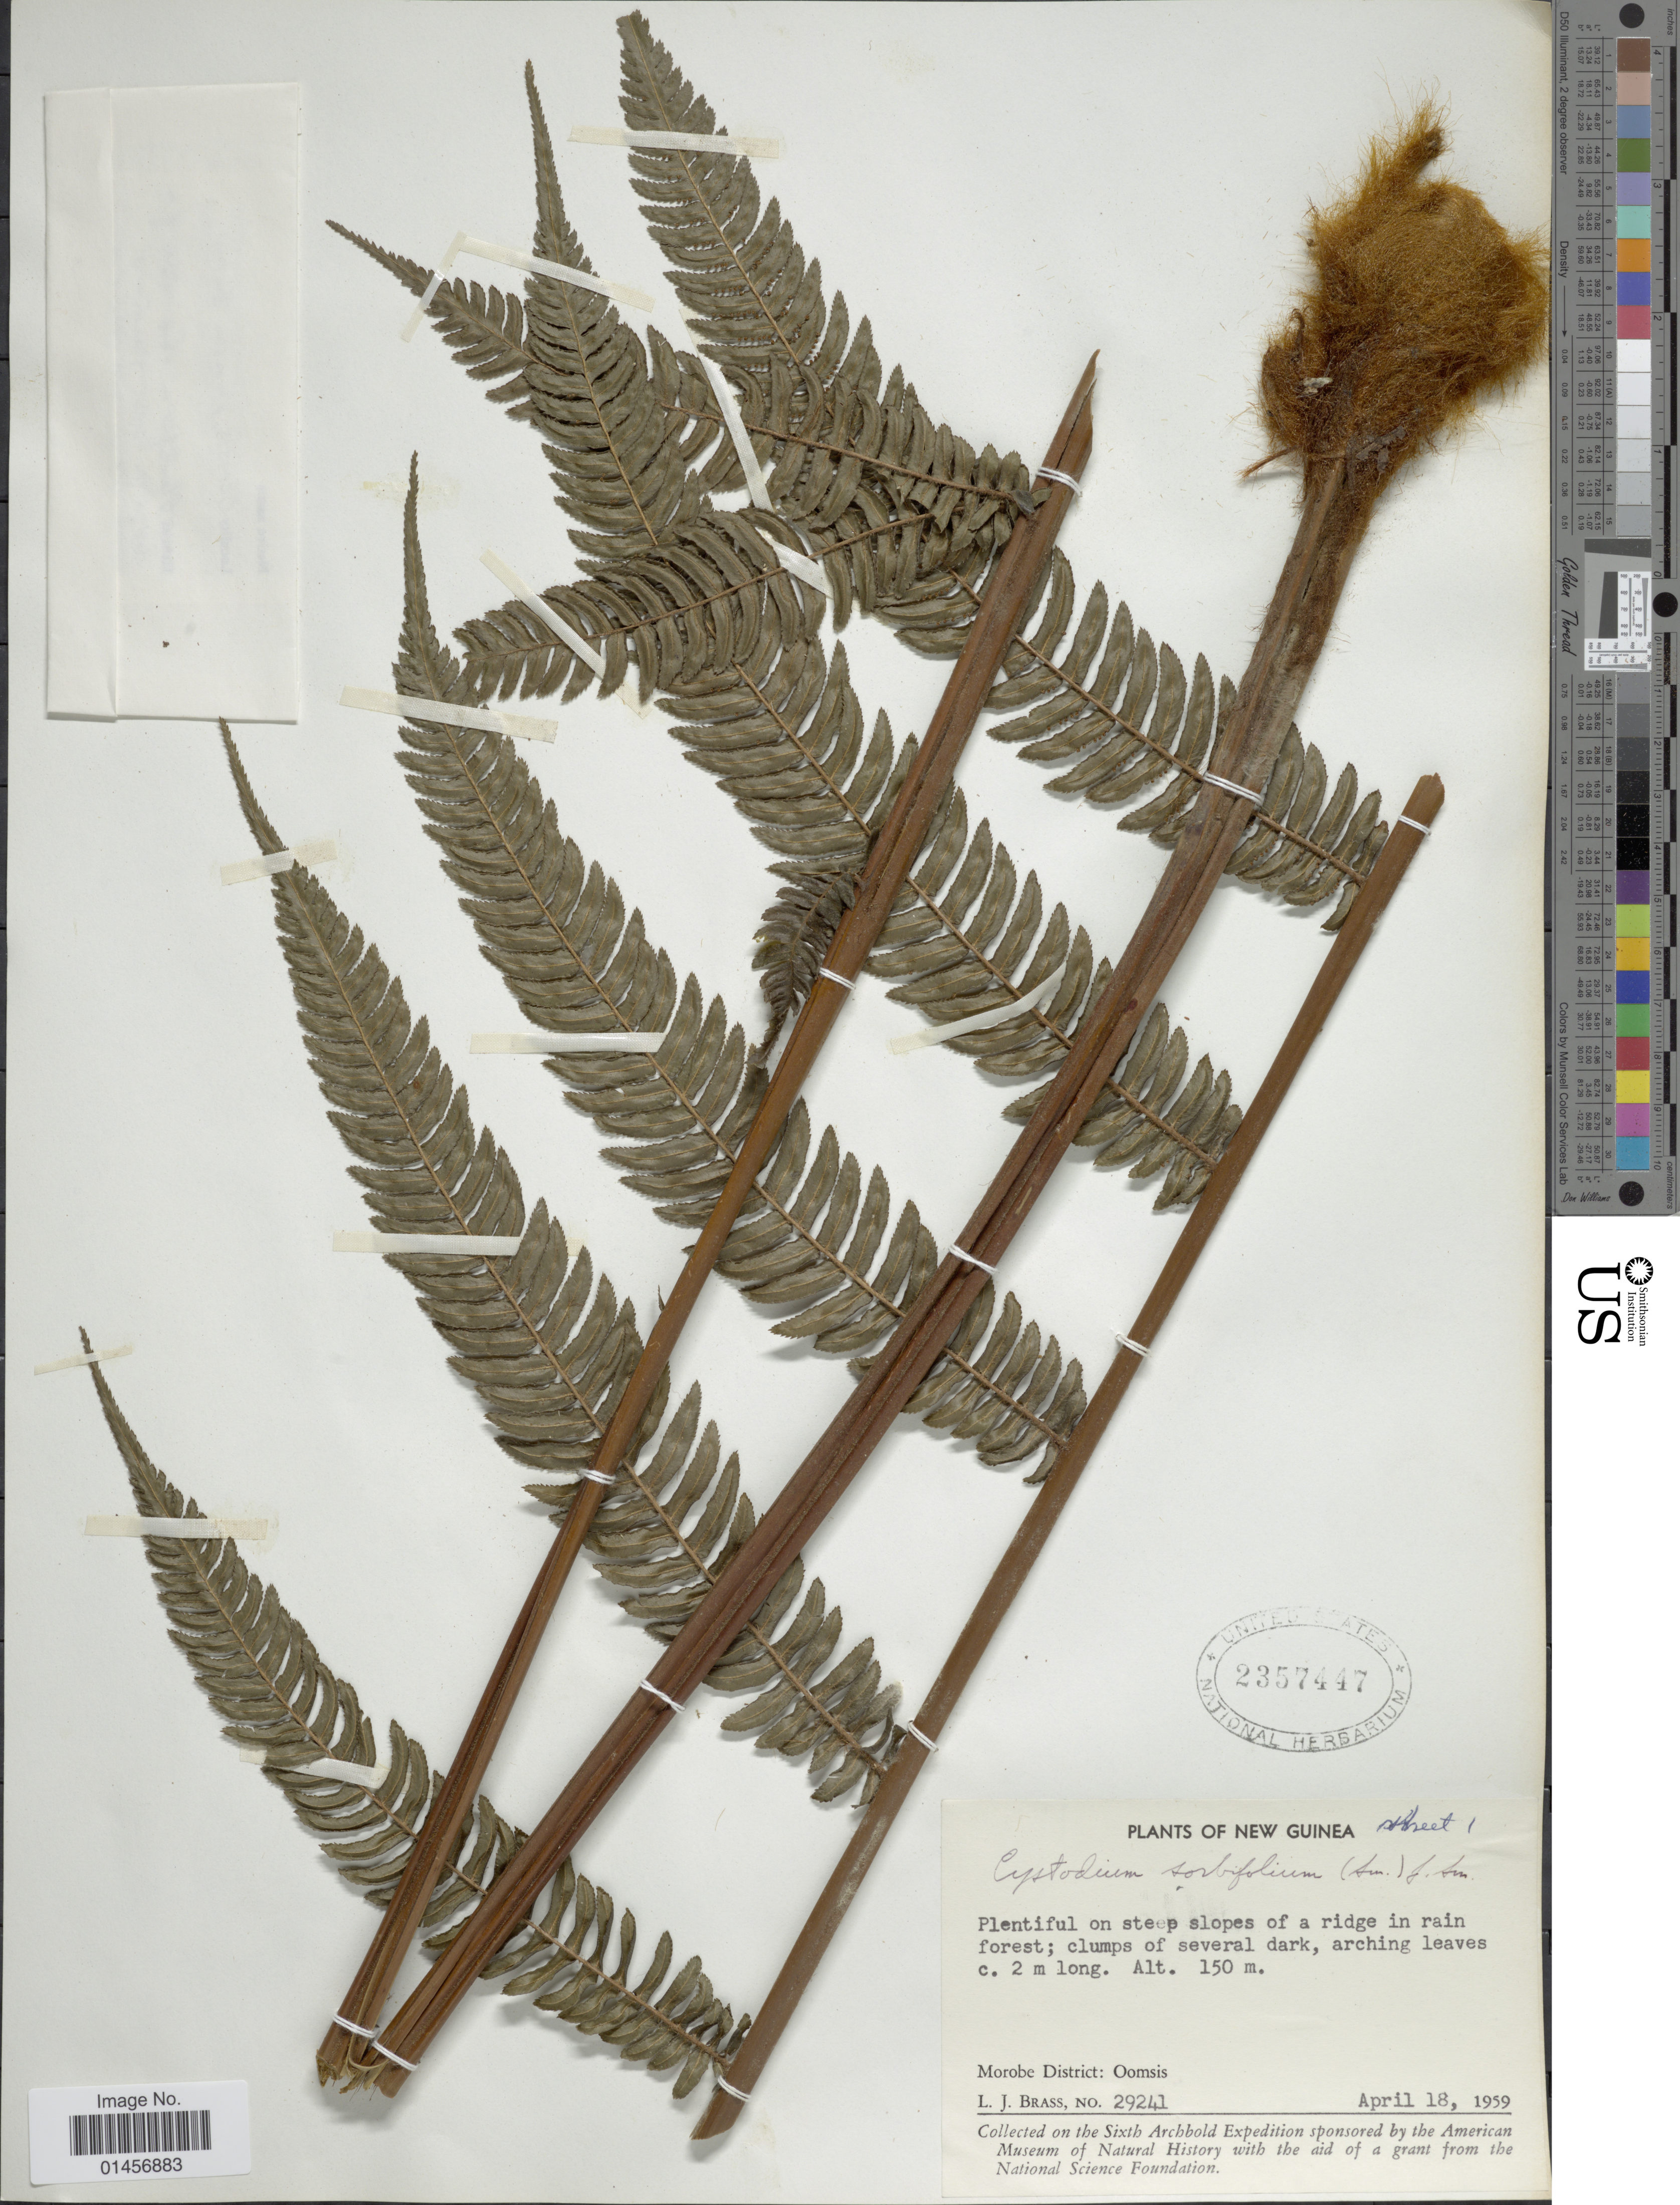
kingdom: Plantae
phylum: Tracheophyta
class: Polypodiopsida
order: Polypodiales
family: Cystodiaceae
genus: Cystodium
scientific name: Cystodium sorbifolium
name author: (J. Sm.) J. Sm.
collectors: L. J. Brass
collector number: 29241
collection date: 1959-04-18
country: Papua New Guinea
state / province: Morobe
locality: New Guinea, Morobe District: Oomsis.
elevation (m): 150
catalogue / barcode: US 2357447